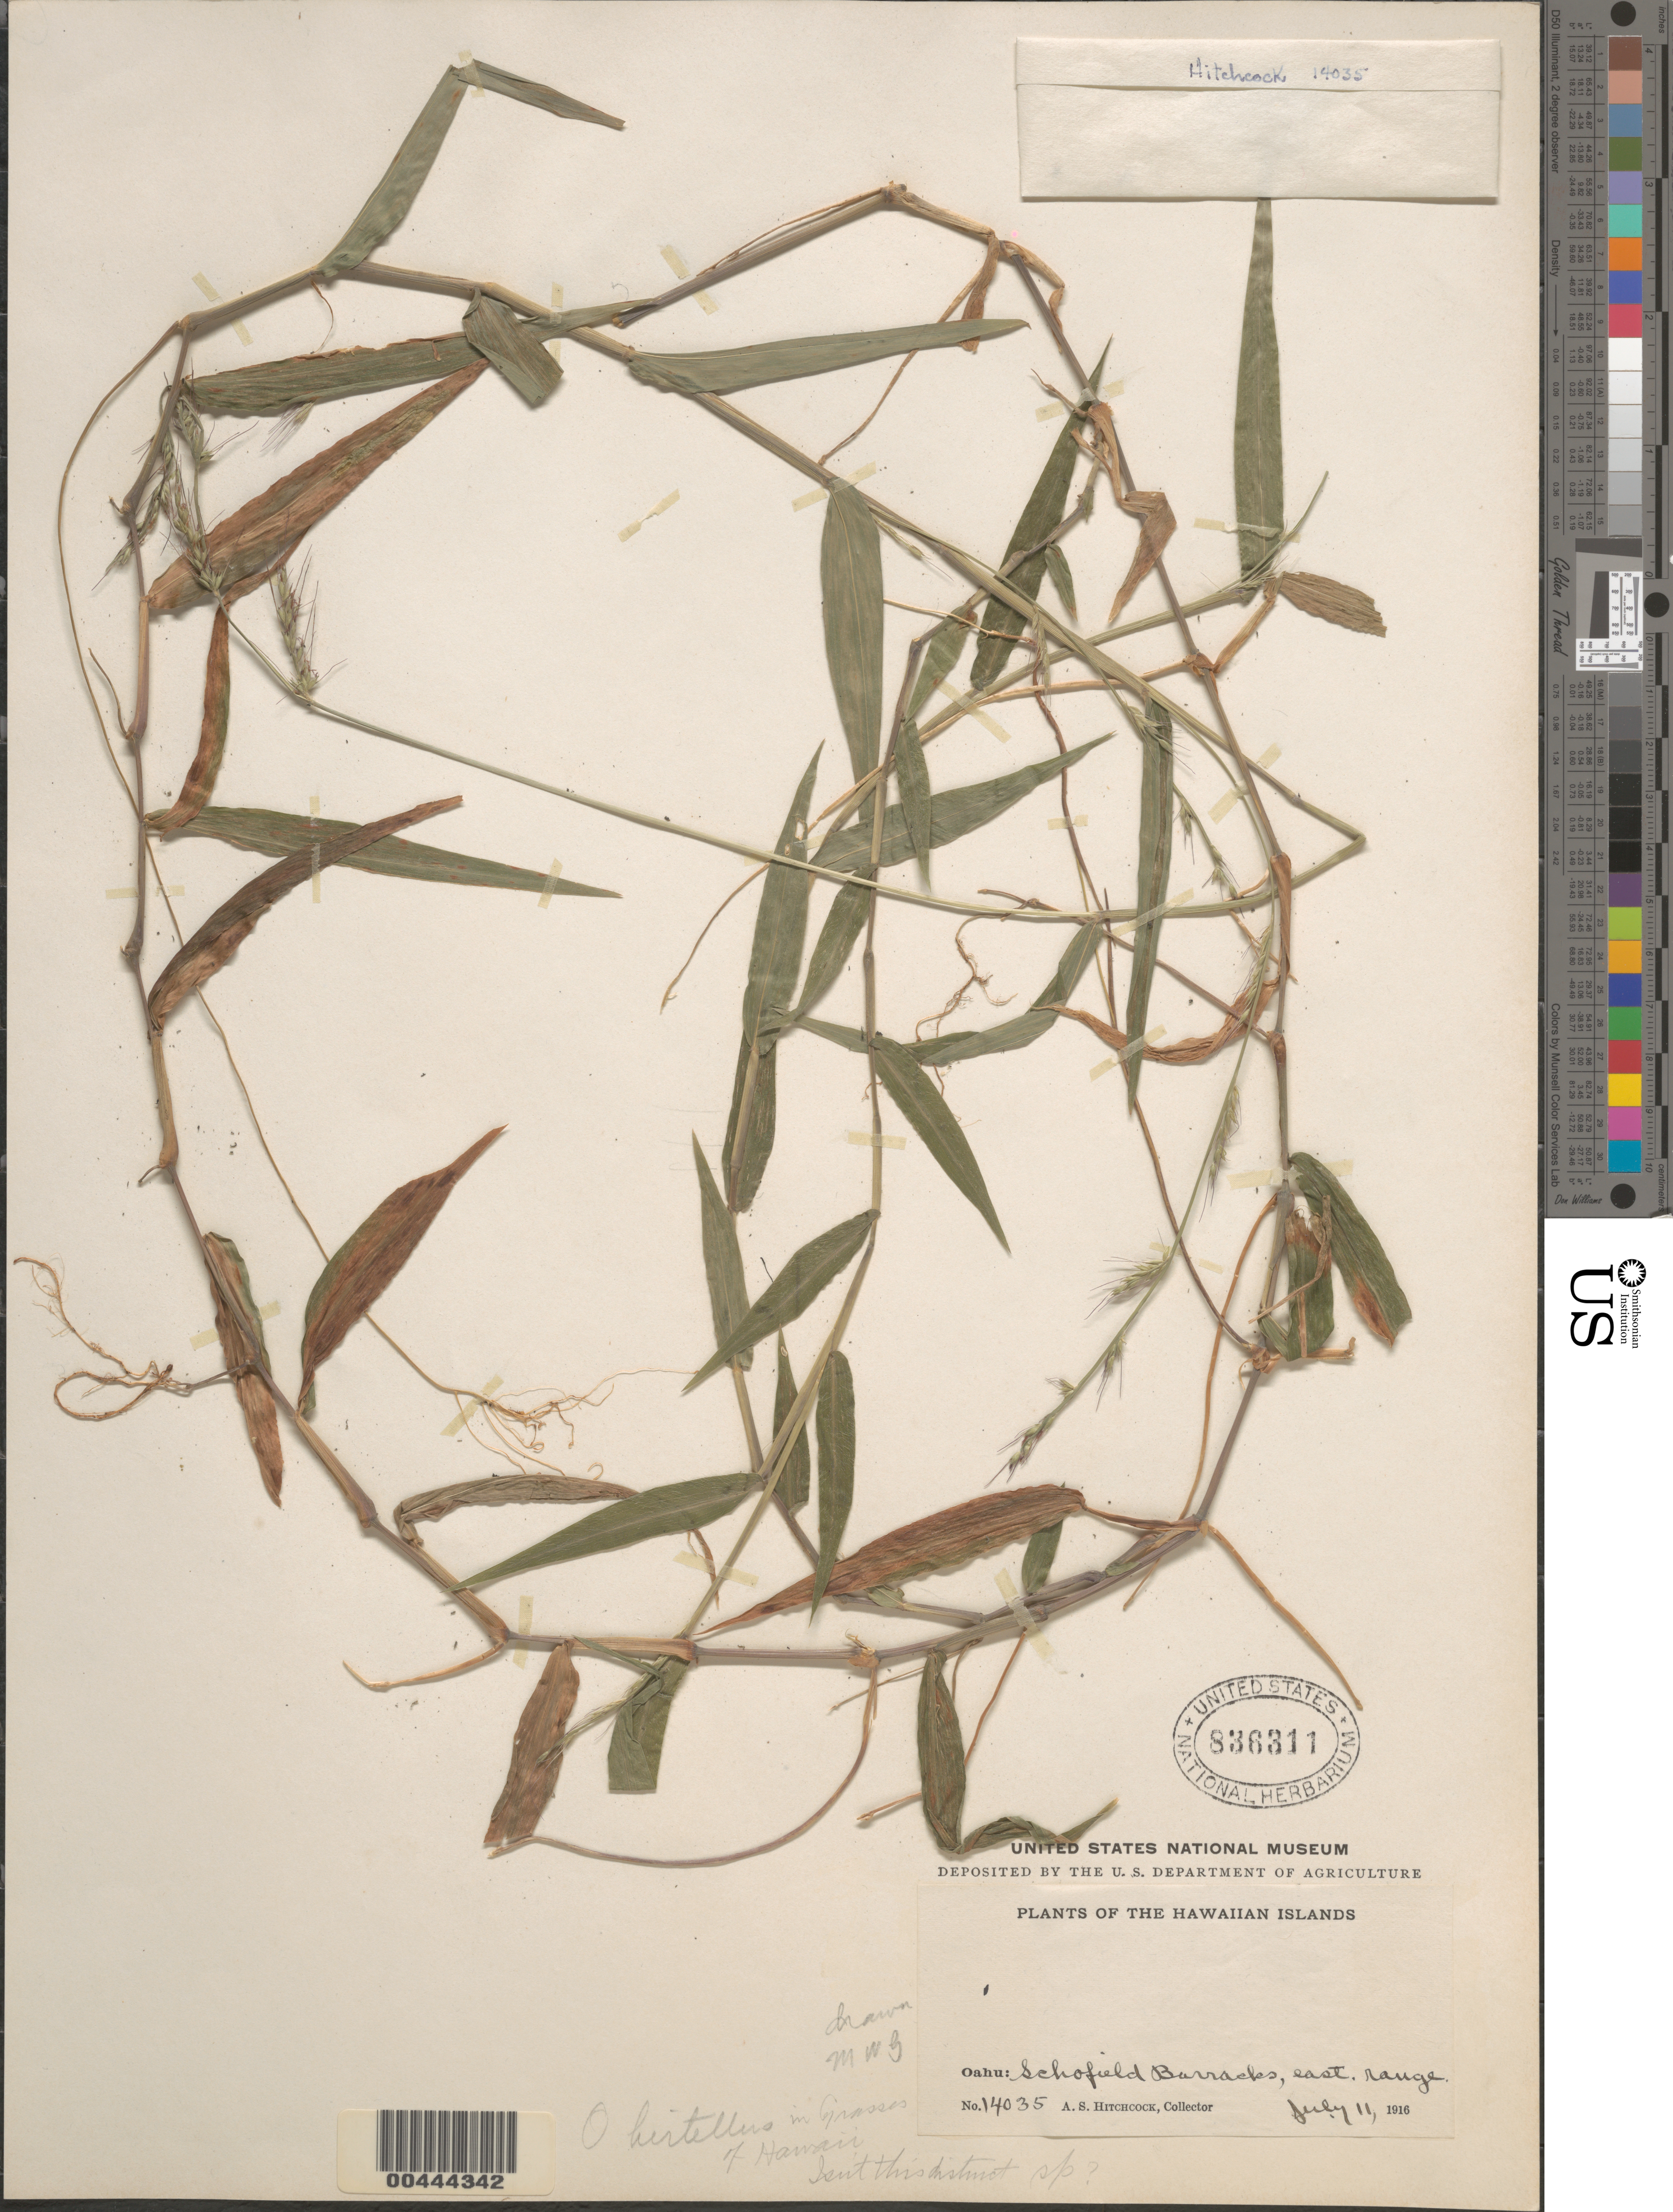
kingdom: Plantae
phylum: Tracheophyta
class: Liliopsida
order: Poales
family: Poaceae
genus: Oplismenus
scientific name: Oplismenus hirtellus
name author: (L.) P. Beauv.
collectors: A. S. Hitchcock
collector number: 14035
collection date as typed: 11 Jul 1916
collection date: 1916-07-11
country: United States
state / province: Hawaii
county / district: Honolulu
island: Oahu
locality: Schofield Barracks, east. range.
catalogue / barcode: US 836311